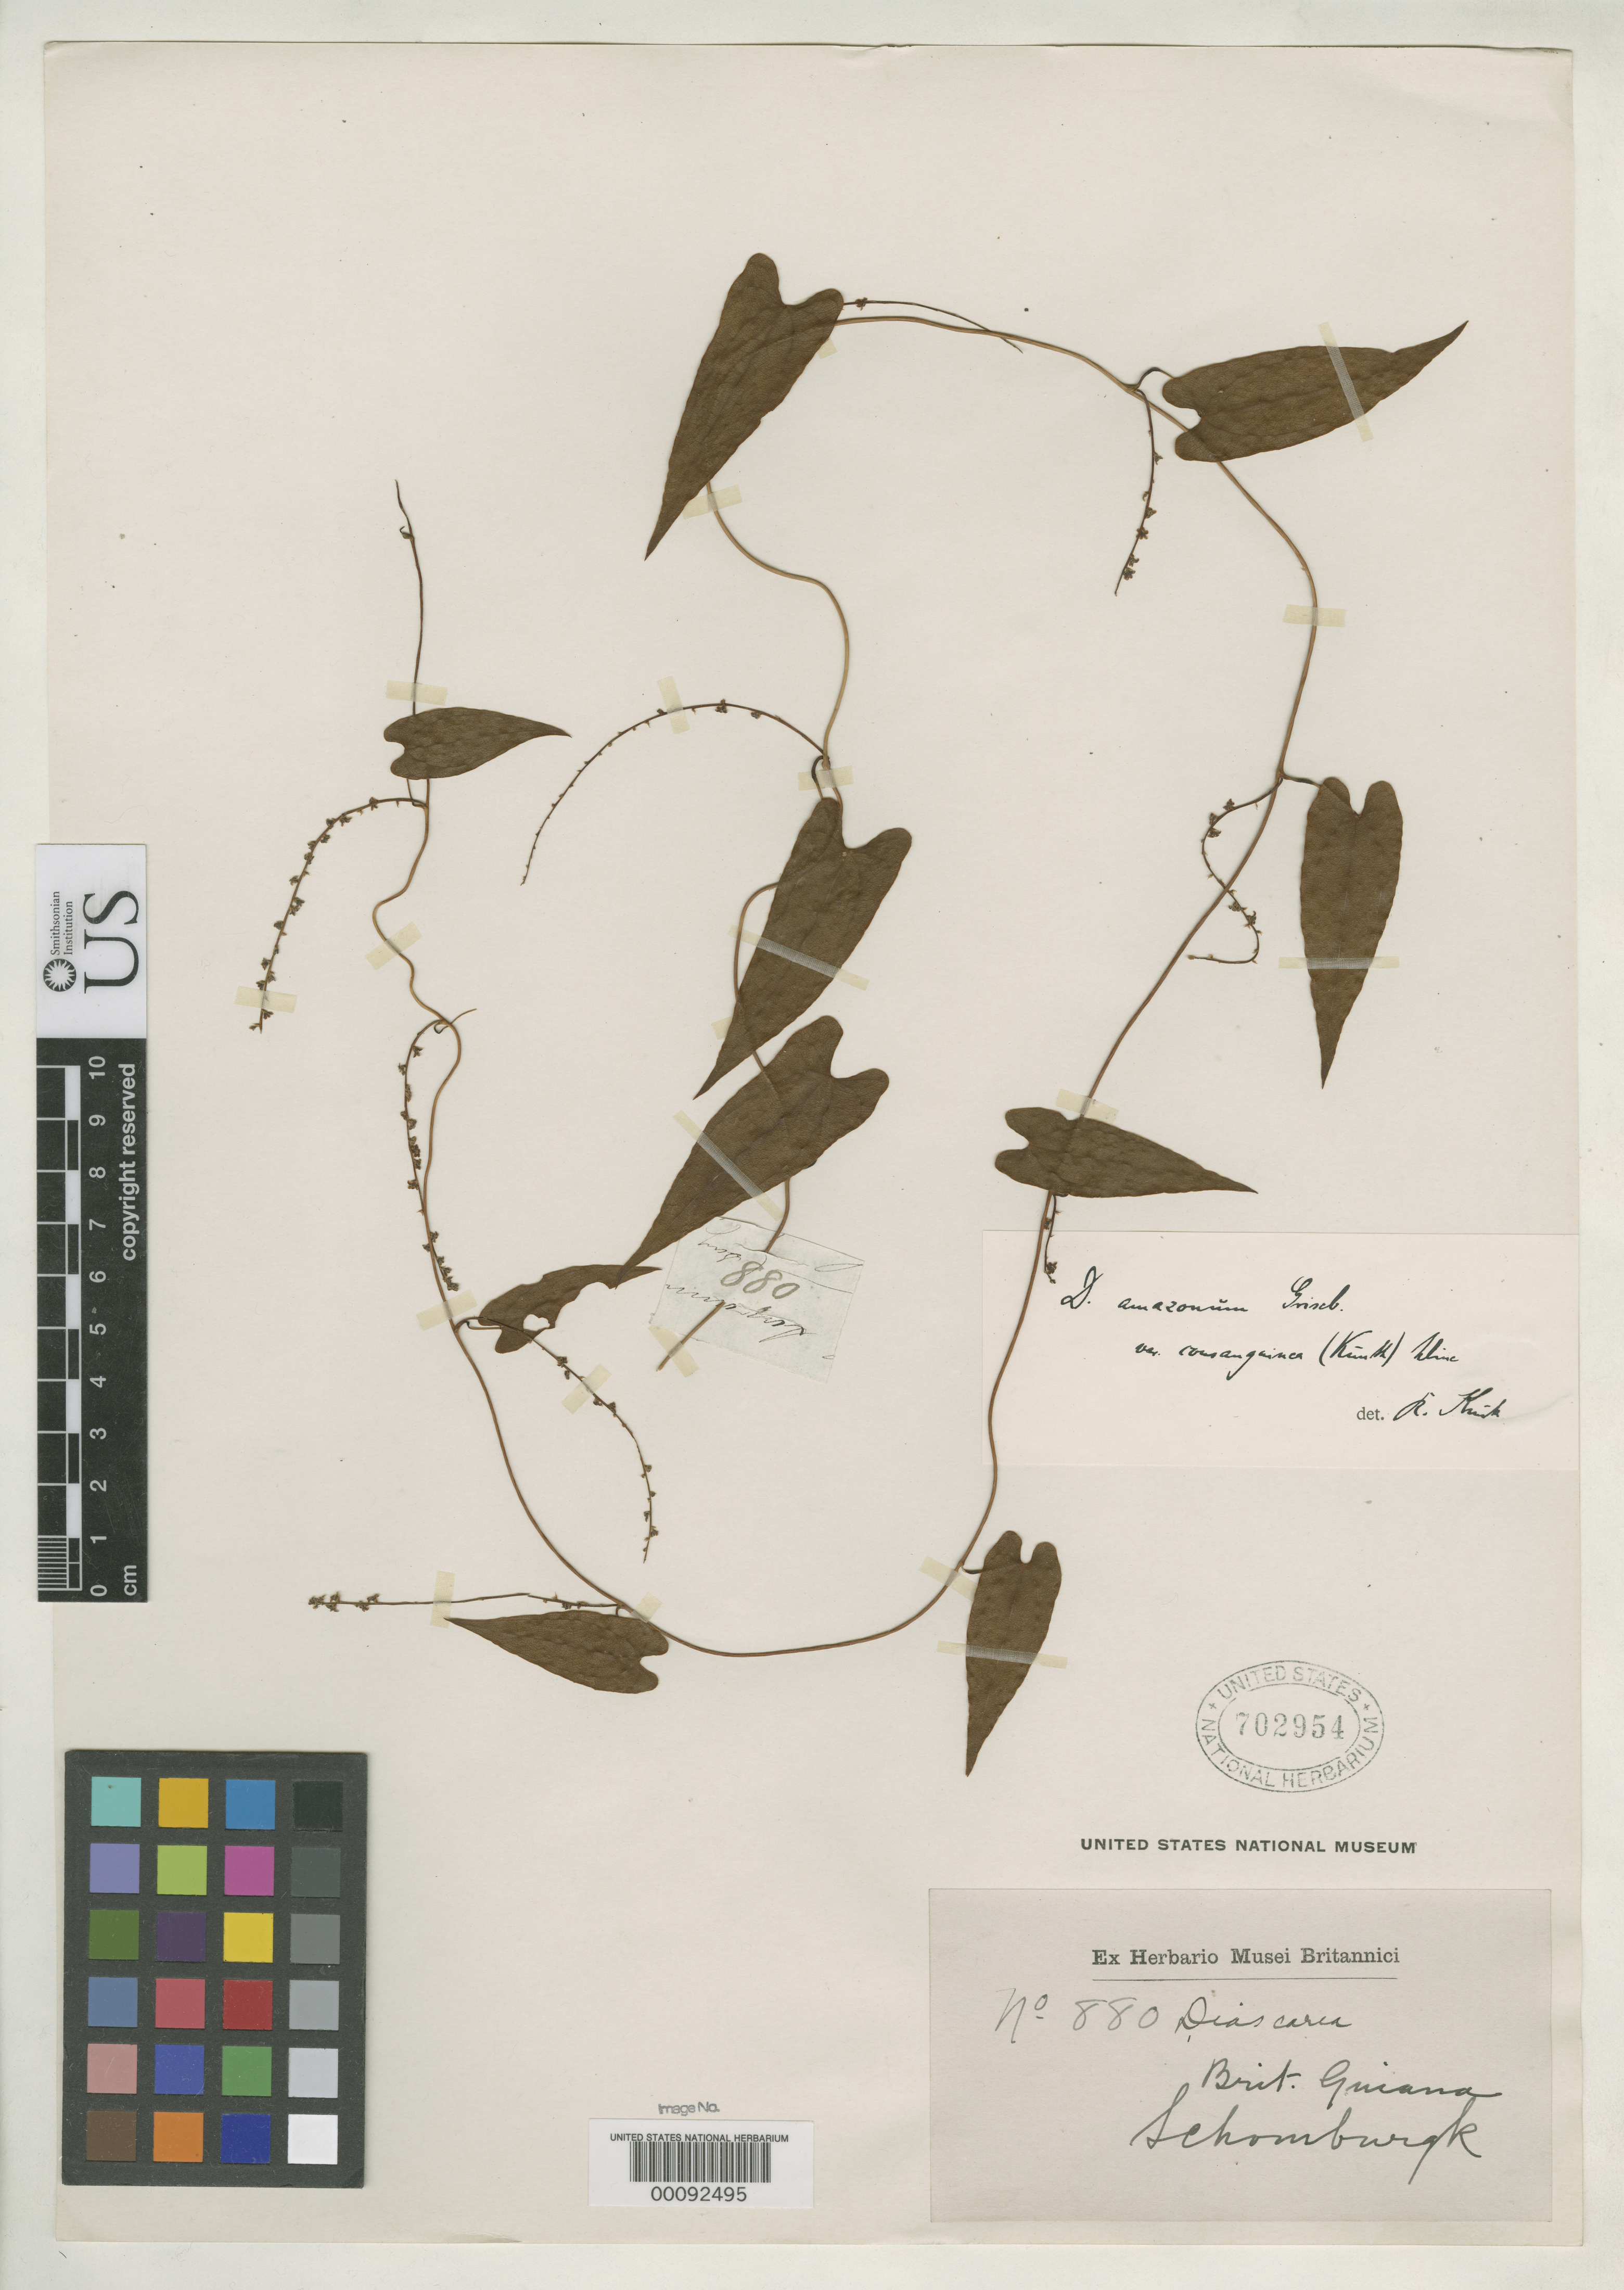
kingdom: Plantae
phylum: Tracheophyta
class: Liliopsida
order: Dioscoreales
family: Dioscoreaceae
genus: Dioscorea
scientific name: Dioscorea consanguinea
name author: Kunth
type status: Type Collection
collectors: R. H. Schomburgk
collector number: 880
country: Guyana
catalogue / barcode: US 702954